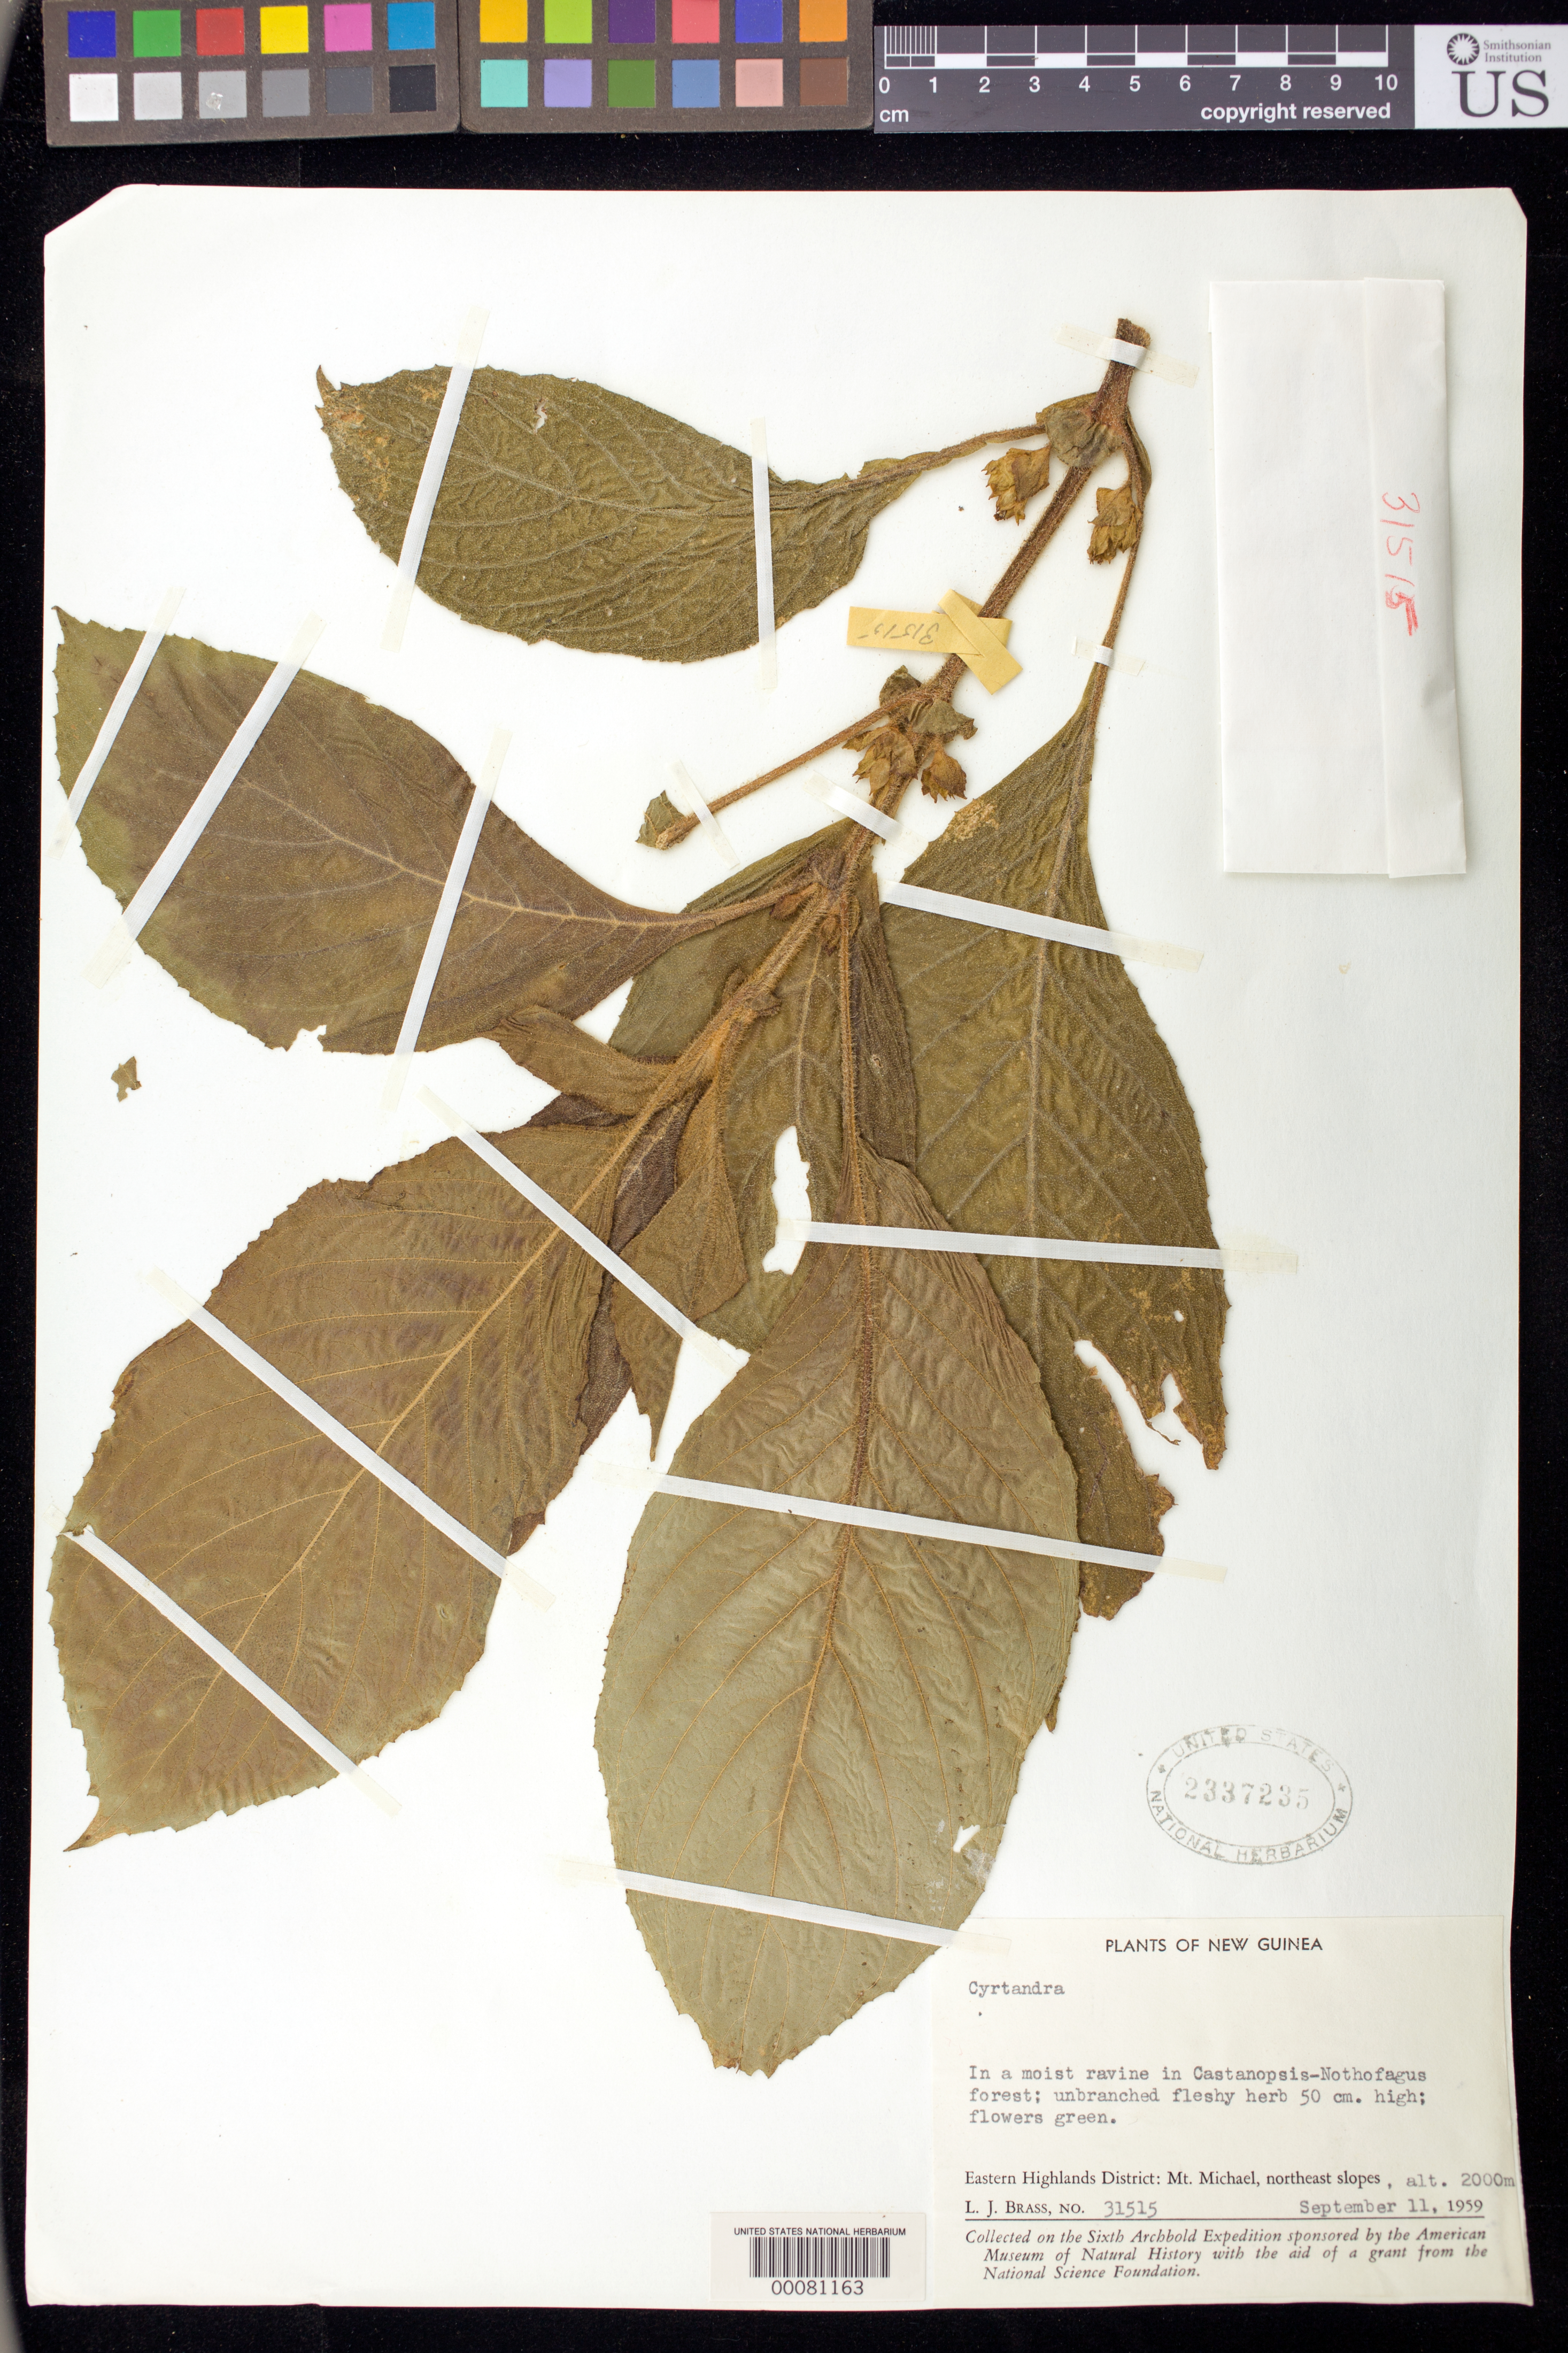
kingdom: Plantae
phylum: Tracheophyta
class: Magnoliopsida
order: Lamiales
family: Gesneriaceae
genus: Cyrtandra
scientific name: Cyrtandra sp.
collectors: L. J. Brass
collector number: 31515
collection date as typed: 11 Sep 1959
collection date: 1959-09-11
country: Papua New Guinea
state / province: Eastern Highlands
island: New Guinea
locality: Eastern highlands dist., Mt michael, northeast slopes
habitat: In a moist ravine in castanopsis-nothofagus forest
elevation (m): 2000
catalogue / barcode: US 2337235